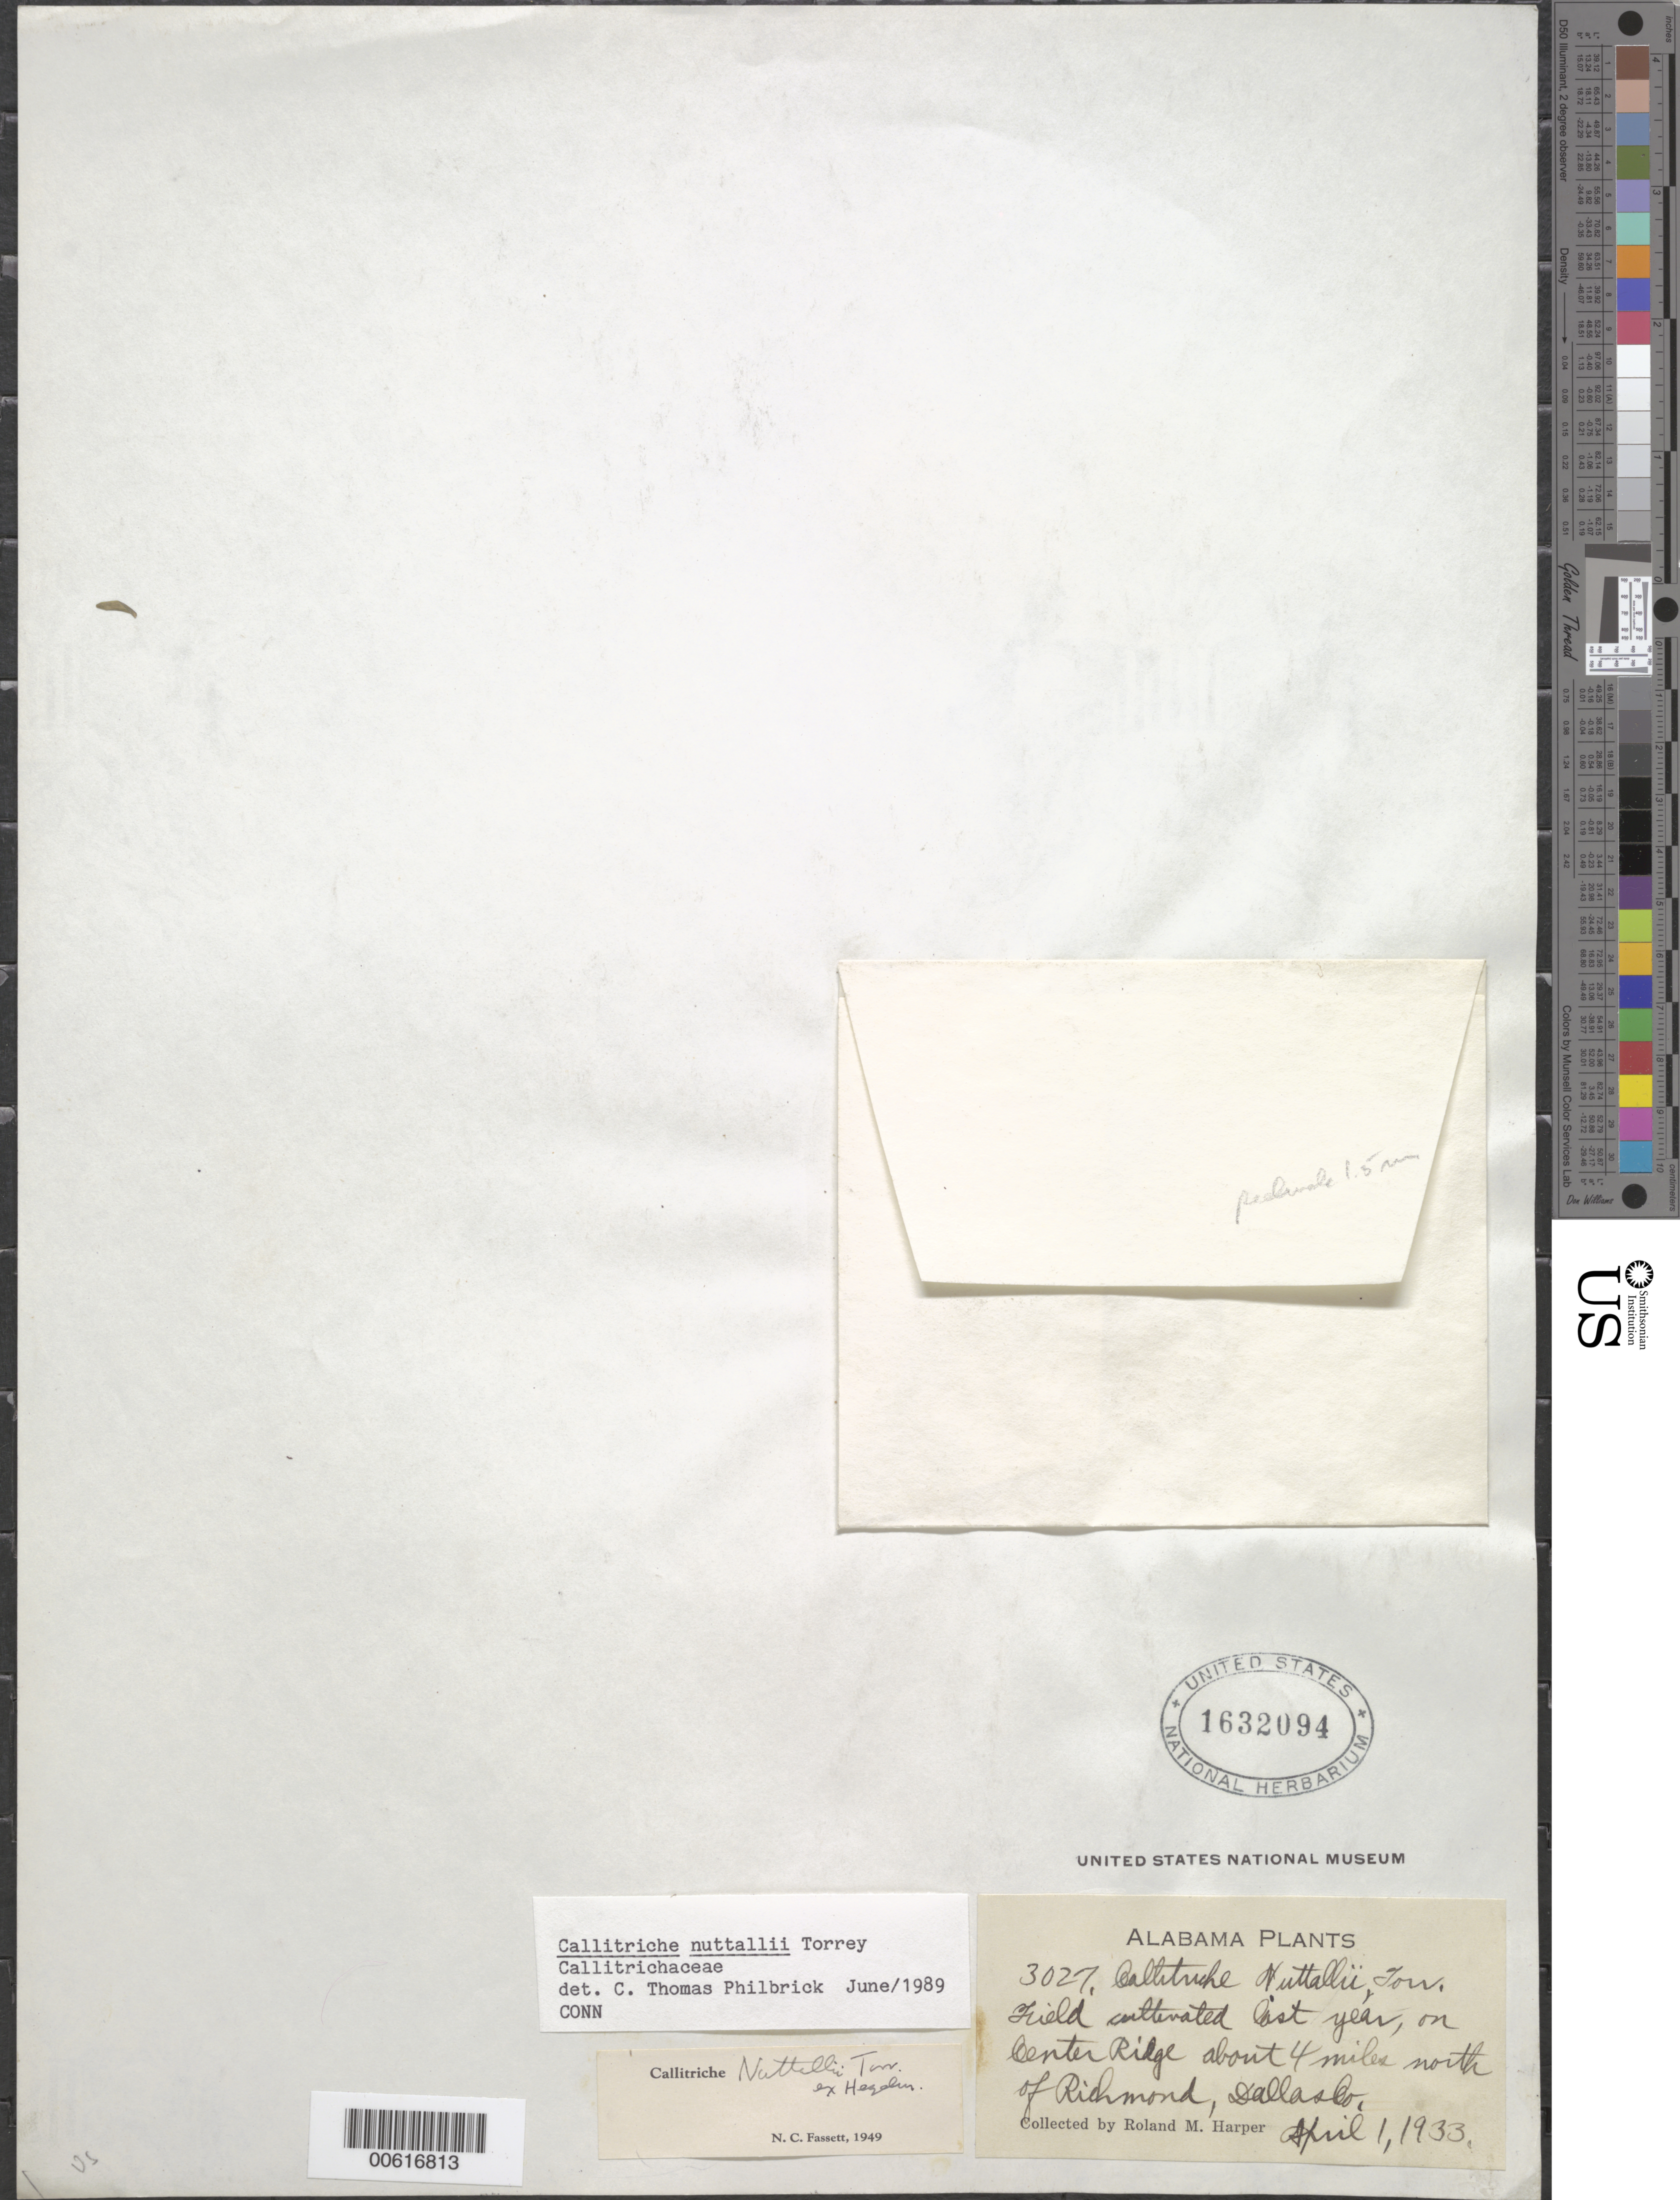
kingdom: Plantae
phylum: Tracheophyta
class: Magnoliopsida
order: Lamiales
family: Plantaginaceae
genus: Callitriche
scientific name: Callitriche nuttallii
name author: Torr.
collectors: R. M. Harper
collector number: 3027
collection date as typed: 01 Apr 1933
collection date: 1933-04-01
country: United States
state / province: Alabama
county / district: Dallas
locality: Center Ridge, N of Richmond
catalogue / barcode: US 1632094